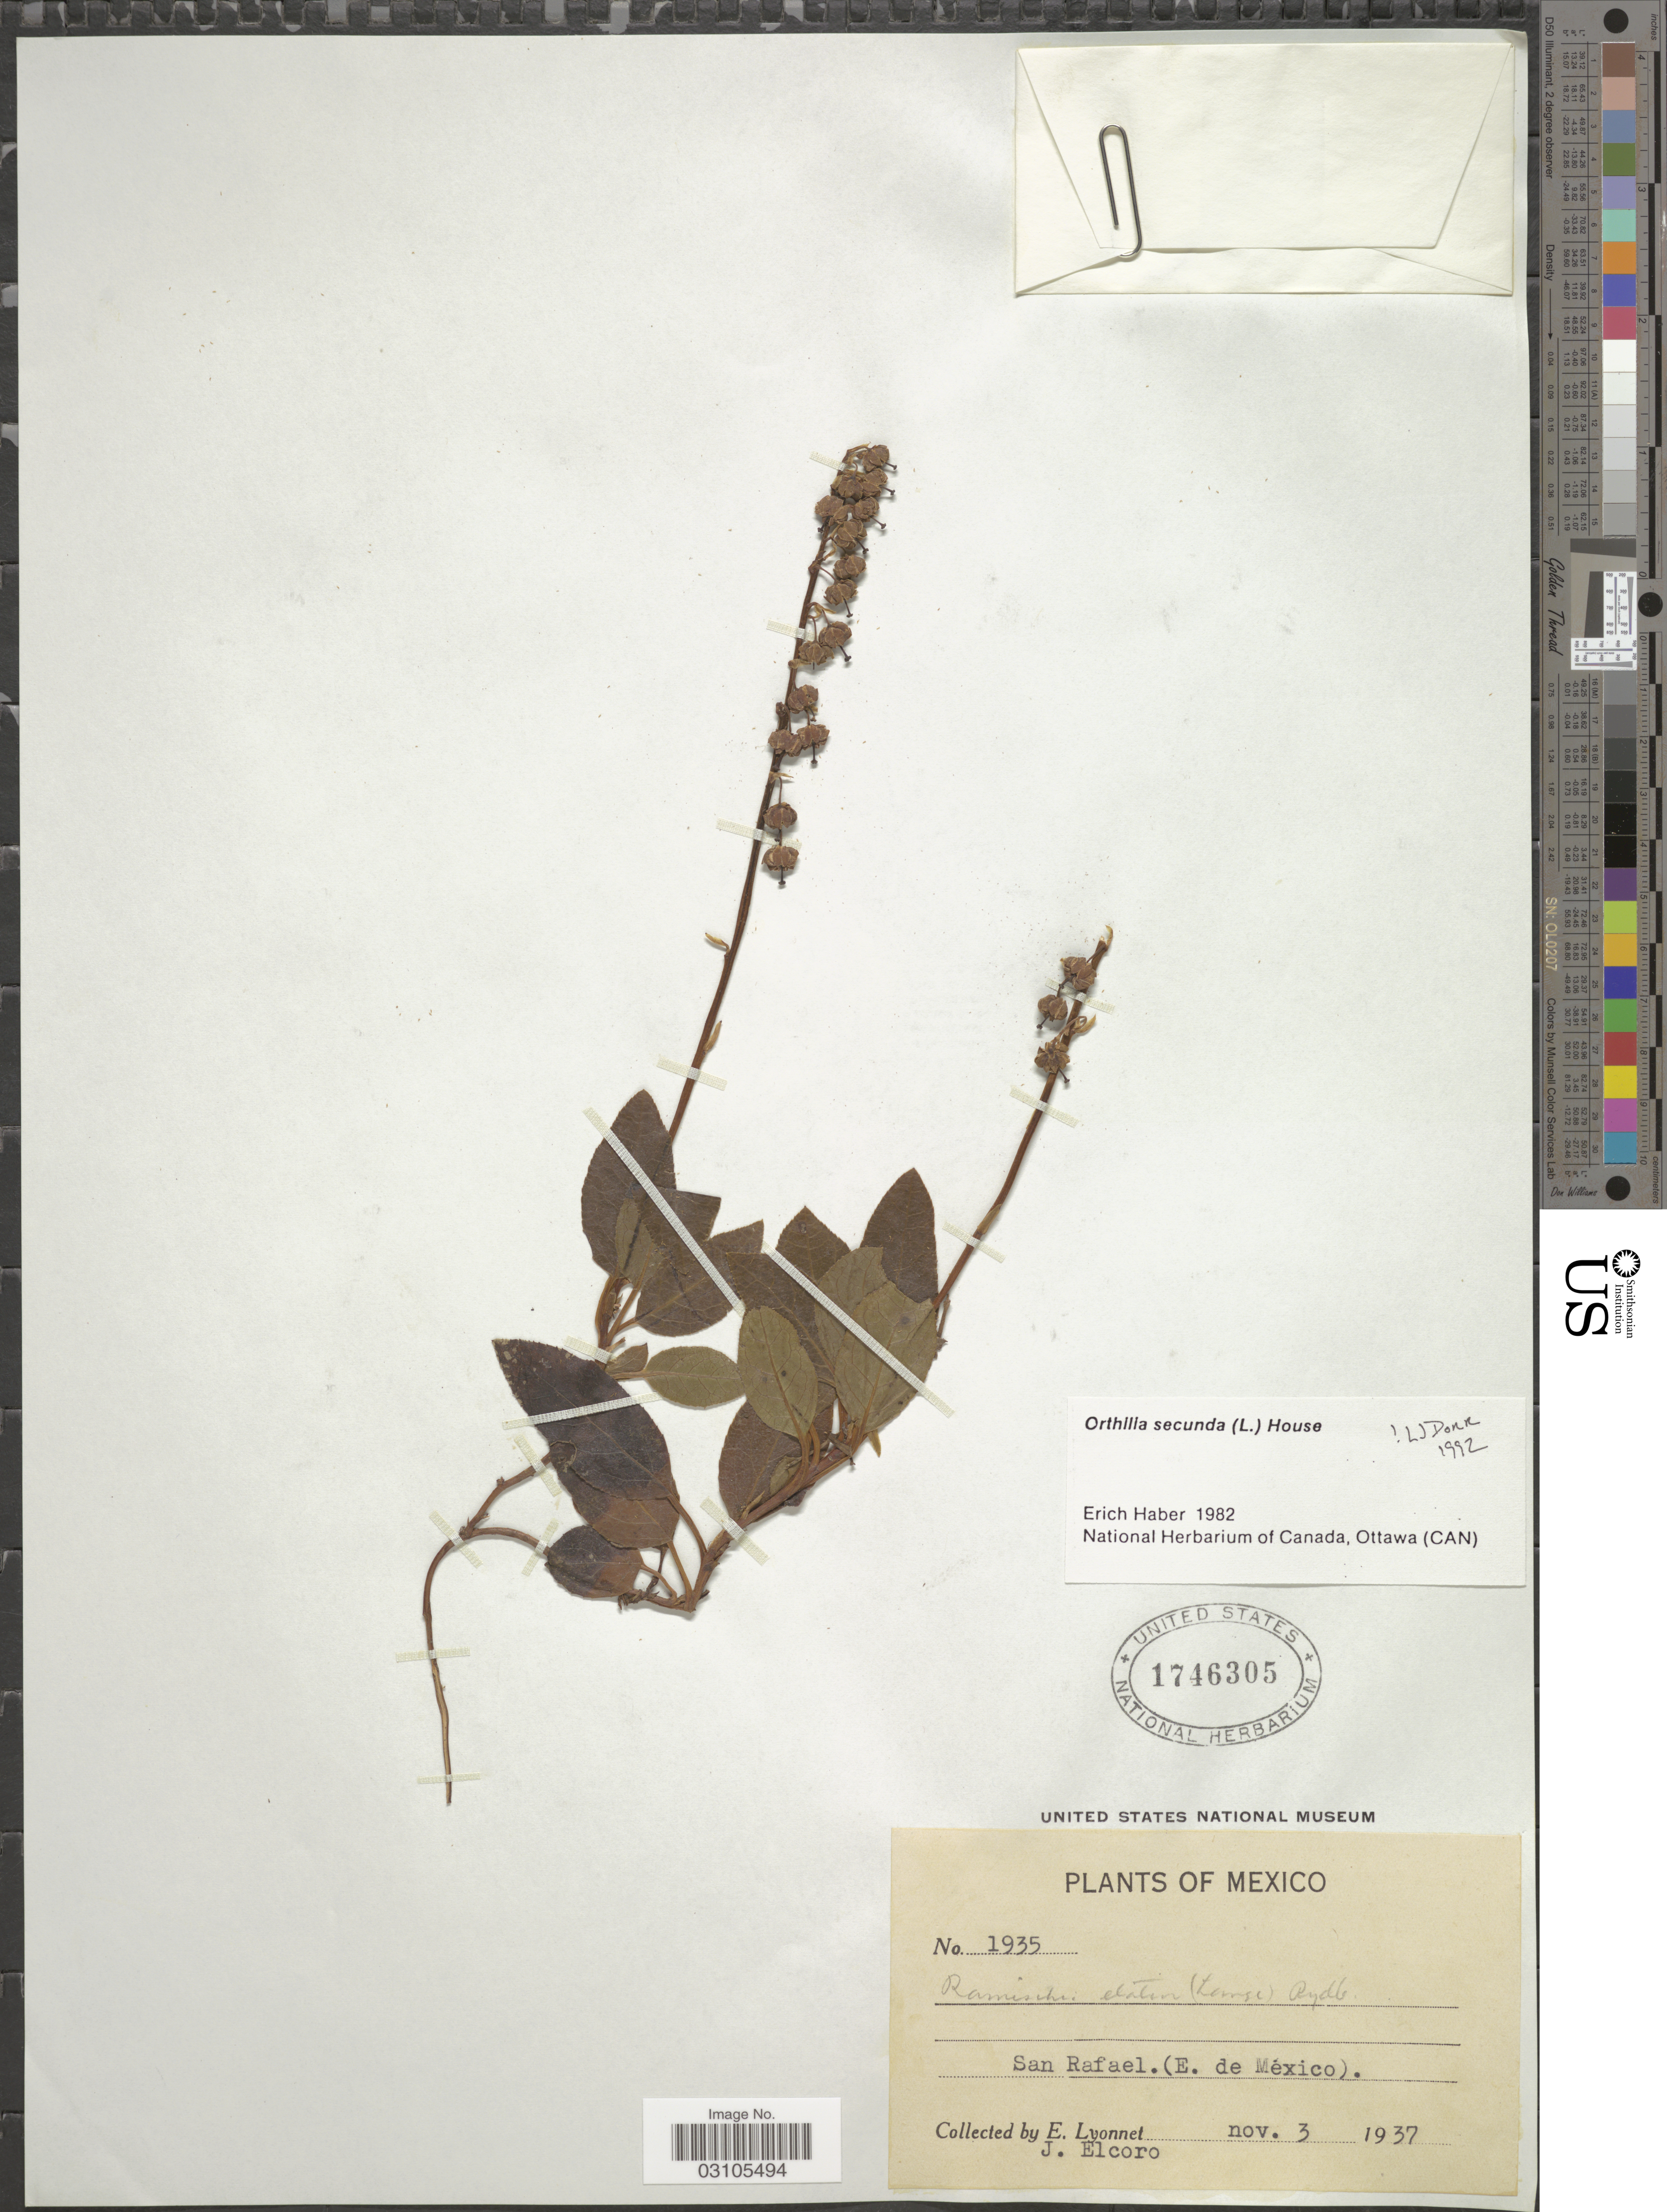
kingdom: Plantae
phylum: Tracheophyta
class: Magnoliopsida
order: Ericales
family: Ericaceae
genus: Orthilia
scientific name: Orthilia secunda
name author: (L.) House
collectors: E. Lyonnet & J. Elcoro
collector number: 1935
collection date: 1937-11-03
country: Mexico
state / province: México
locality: San Rafael.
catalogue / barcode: US 1746305